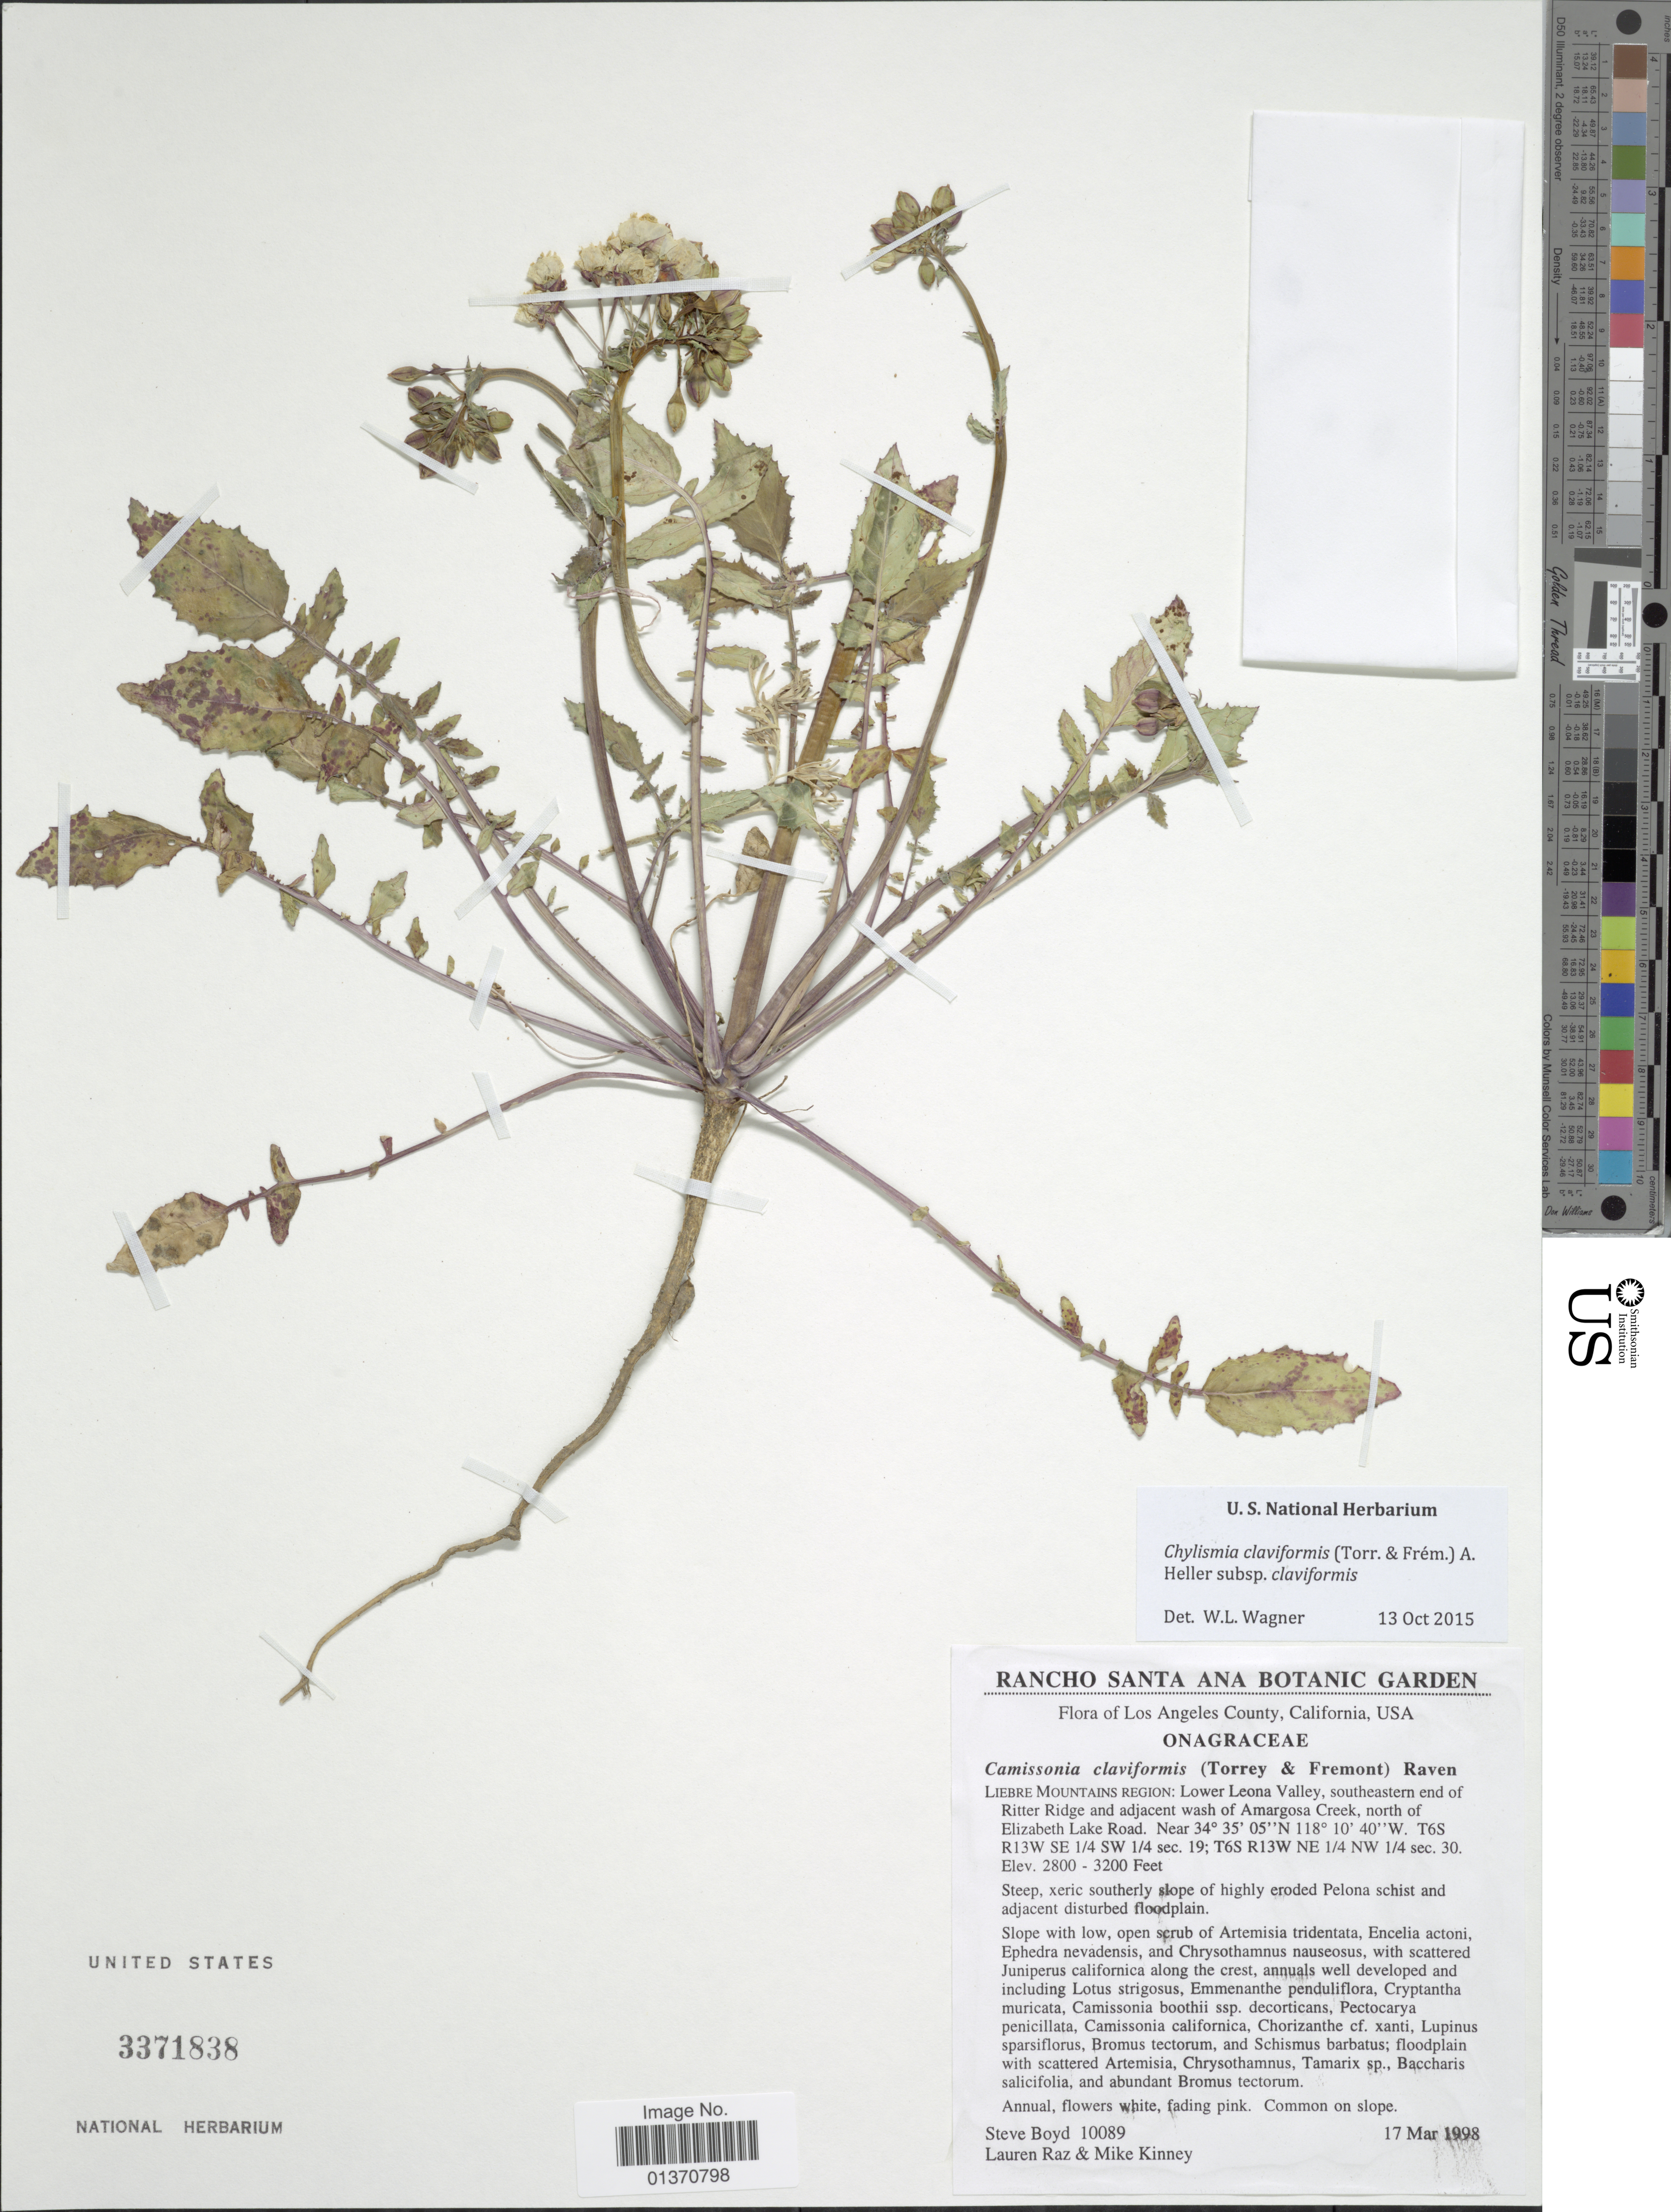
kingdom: Plantae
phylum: Tracheophyta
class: Magnoliopsida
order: Myrtales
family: Onagraceae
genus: Chylismia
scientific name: Chylismia claviformis subsp. claviformis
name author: (Torr. & Frém.) A. Heller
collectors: S. Boyd, L. Raz & M. Kinney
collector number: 10089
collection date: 1998-03-17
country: United States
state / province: California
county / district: Los Angeles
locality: Los Angeles County, Liebre Mountains Region: Lower Leona Valley, southeastern end of Ritter Ridge and adjacent wash of Amargosa Creek, north of Elizabeth Lake Road, T6S R13W SE 1/4 SW 1/4 sec. 19; T6S R13W NE 1/4 NW 1/4 sec. 30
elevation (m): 853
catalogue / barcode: US 3371838